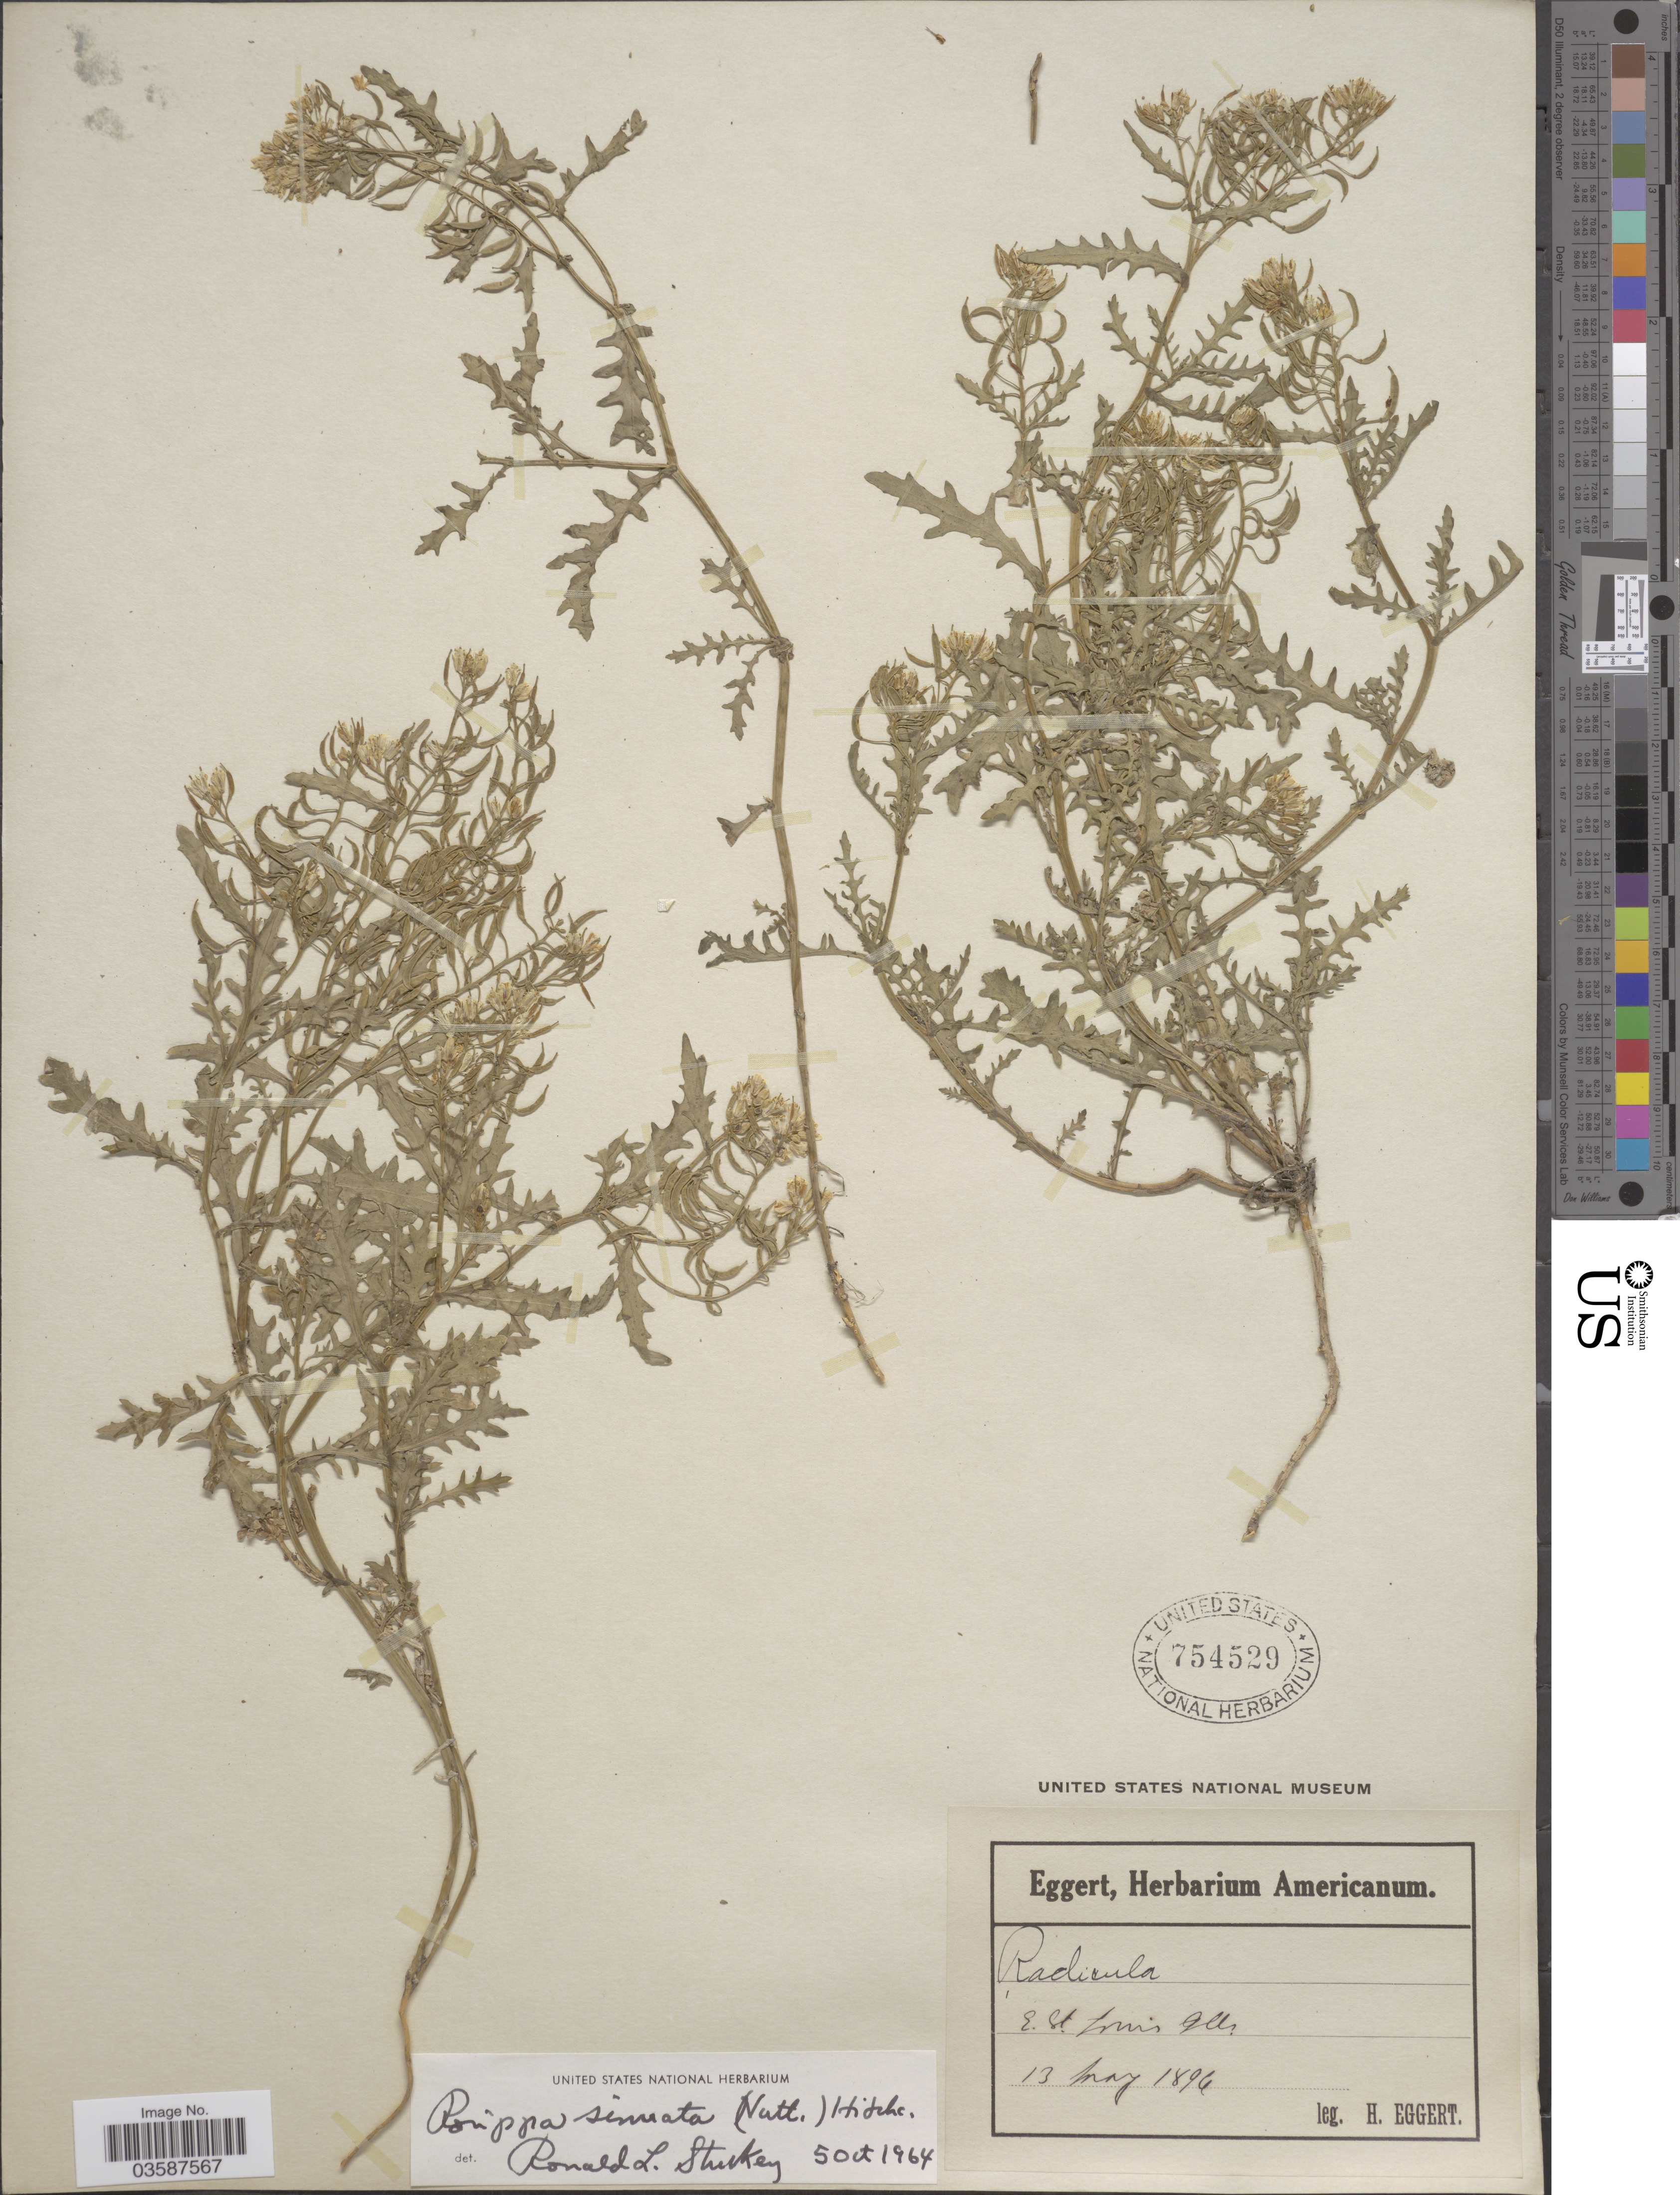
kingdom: Plantae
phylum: Tracheophyta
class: Magnoliopsida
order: Brassicales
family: Brassicaceae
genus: Rorippa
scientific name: Rorippa sinuata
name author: (Nutt.) Hitchc.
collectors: H. Eggert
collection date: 1896-05-13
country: United States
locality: E. St. Louis Mts.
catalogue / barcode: US 754529